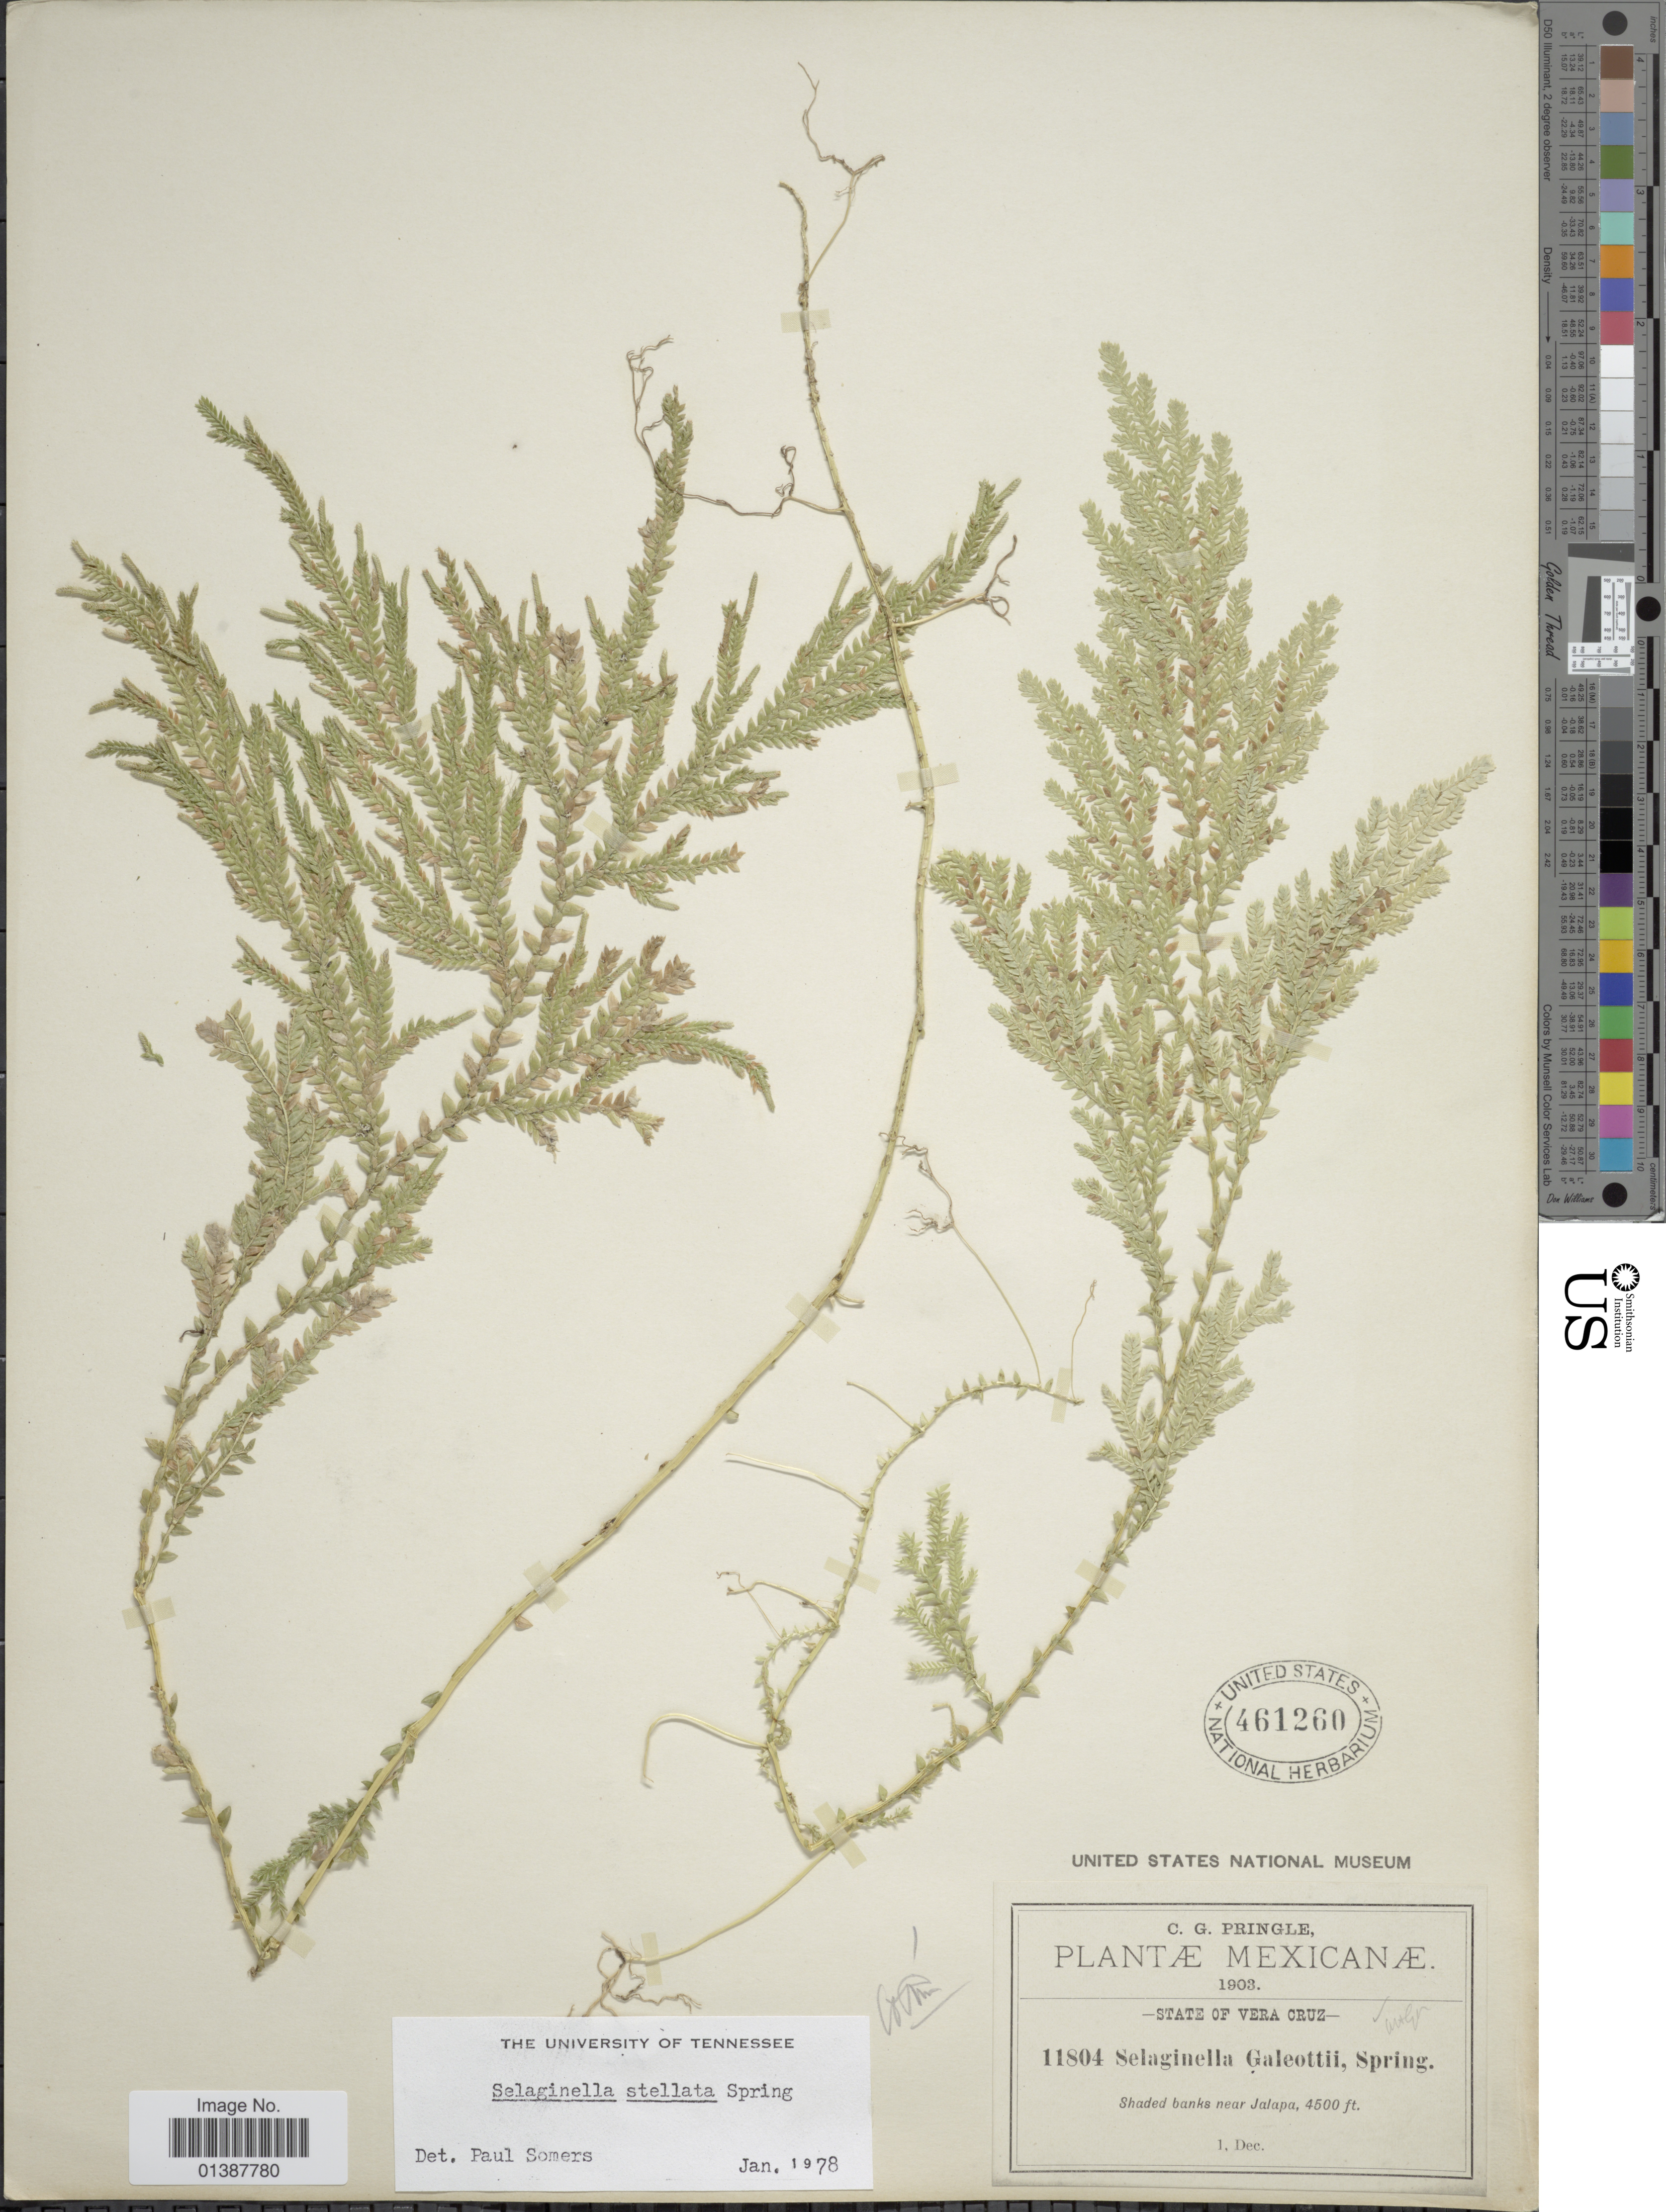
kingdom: Plantae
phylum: Tracheophyta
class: Lycopodiopsida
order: Selaginellales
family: Selaginellaceae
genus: Selaginella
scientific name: Selaginella galeottii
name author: Spring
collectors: C. G. Pringle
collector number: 11804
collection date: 1903-12-01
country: Mexico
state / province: Veracruz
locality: State of Vera Cruz, Shaded banks near Jalapa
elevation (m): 1372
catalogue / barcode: US 461260